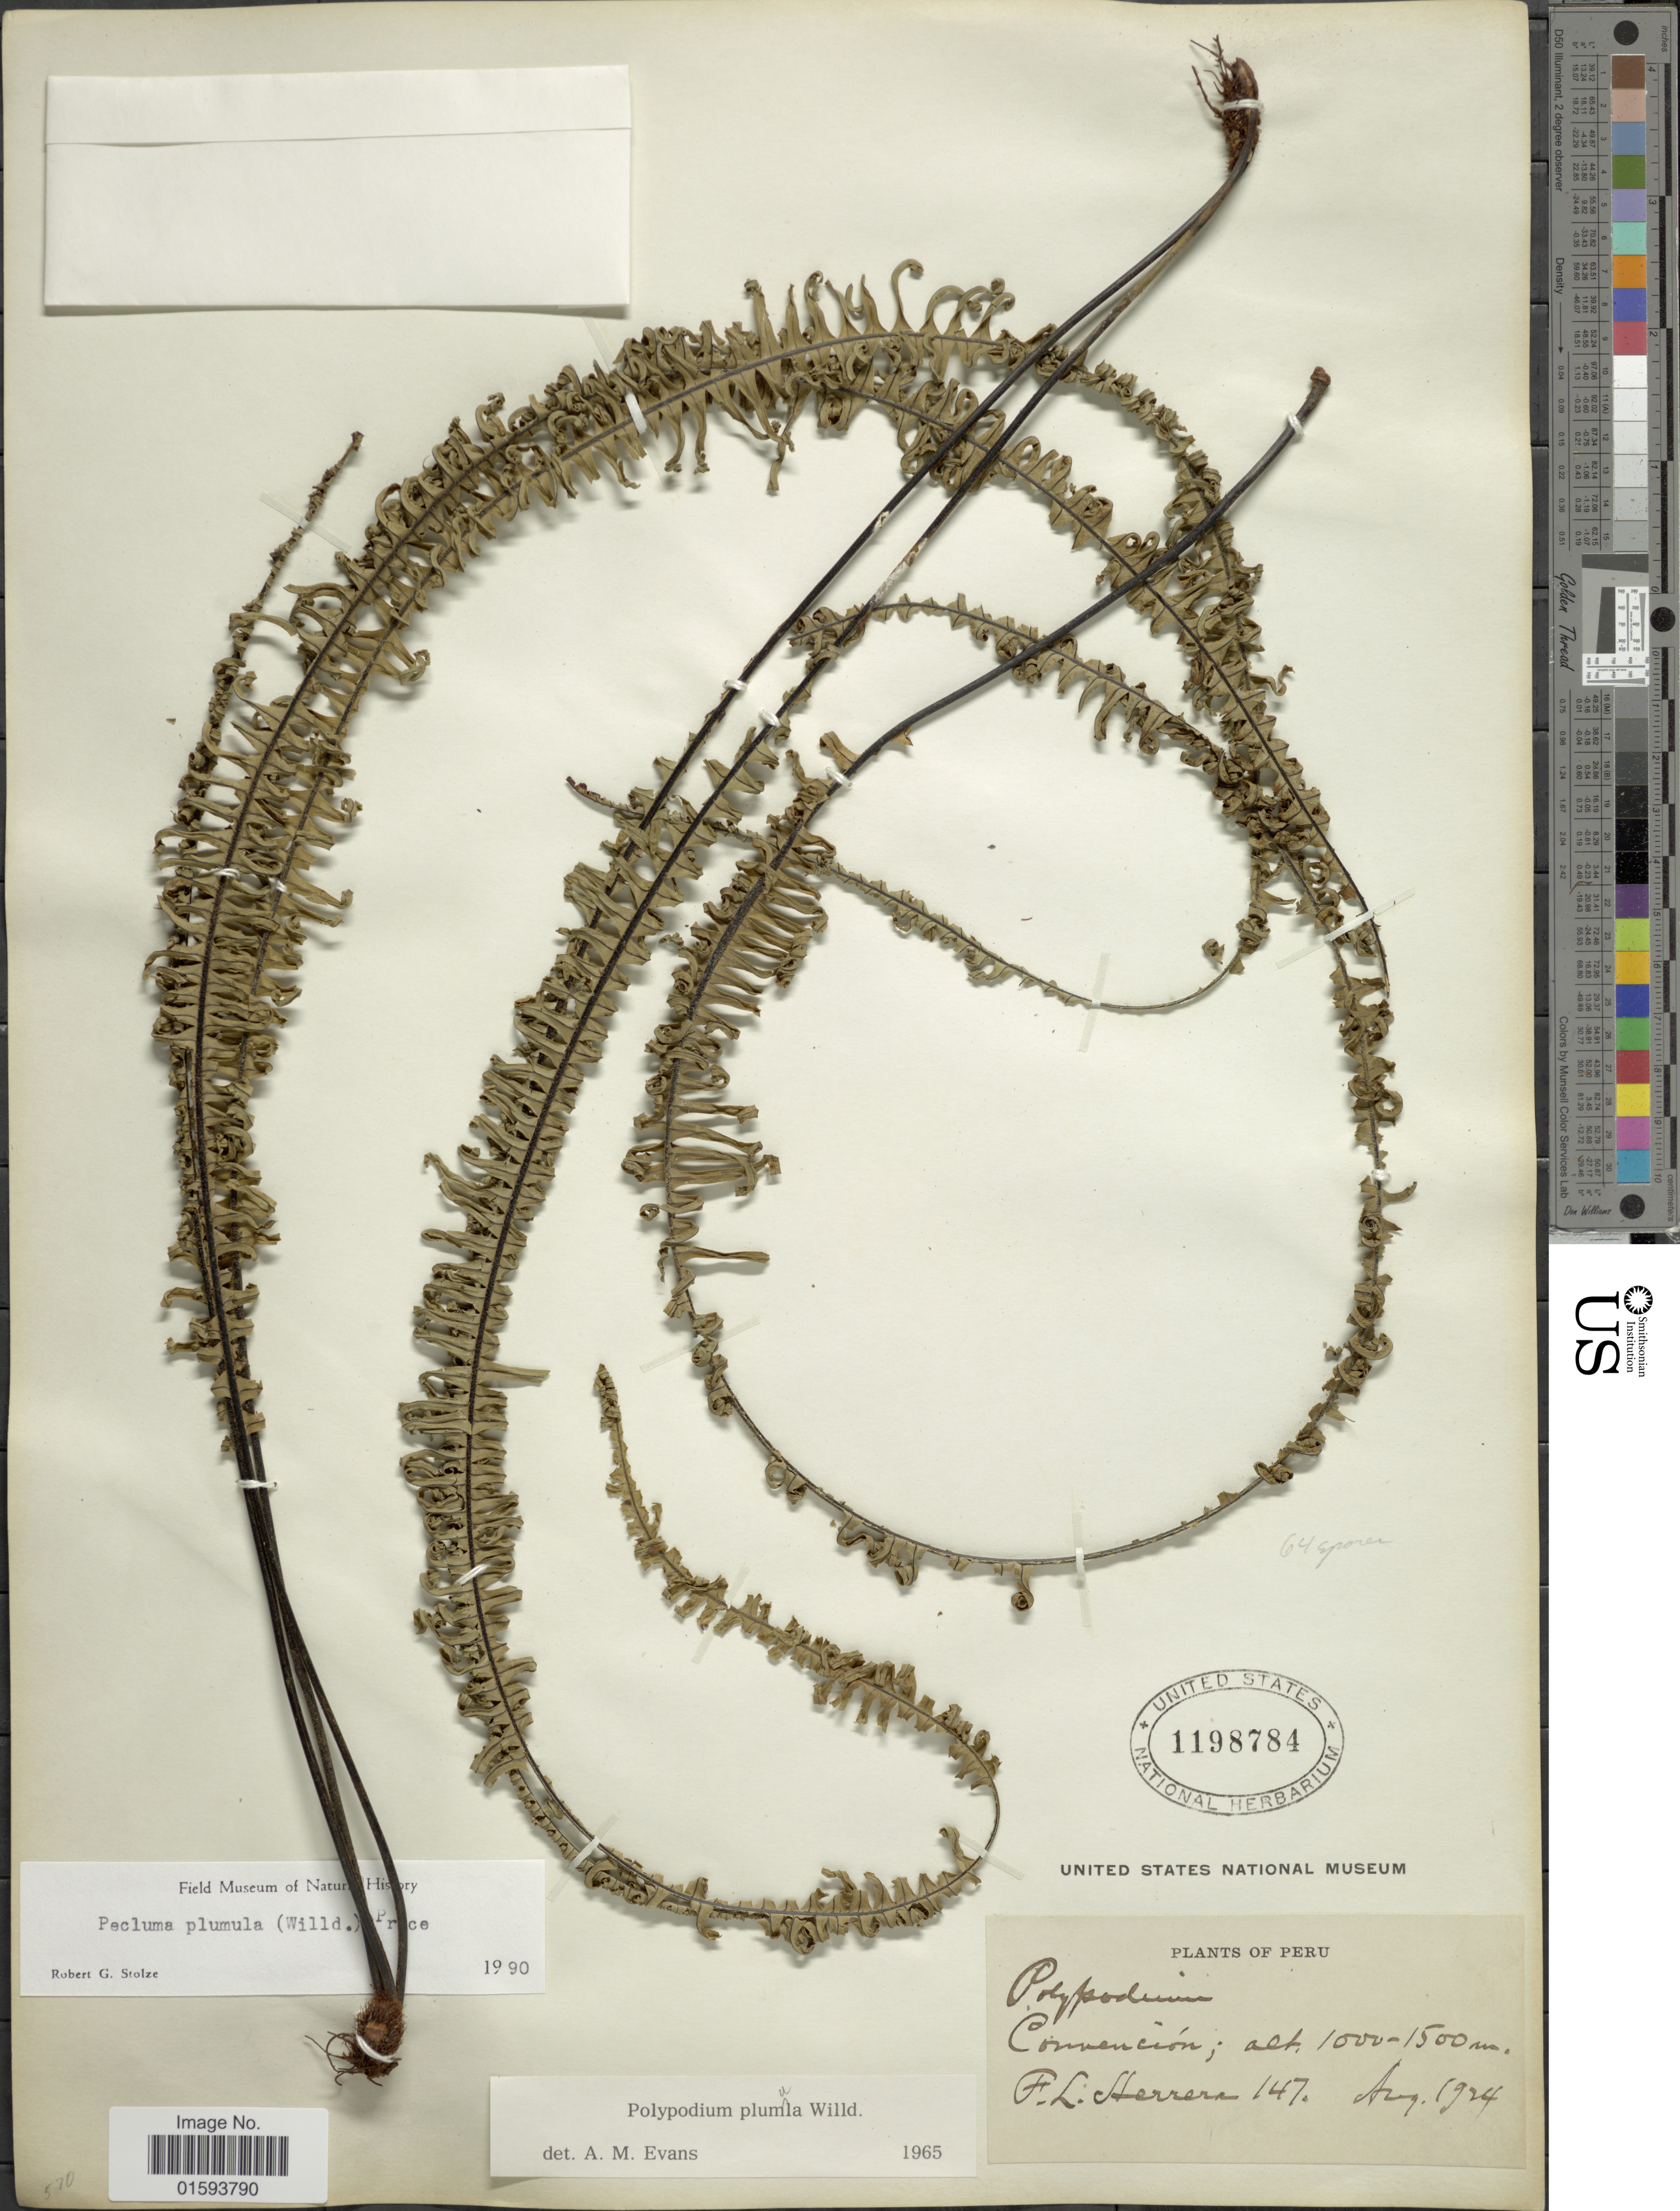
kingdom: Plantae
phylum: Tracheophyta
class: Polypodiopsida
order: Polypodiales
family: Polypodiaceae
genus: Pecluma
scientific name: Pecluma plumula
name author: (Humb. & Bonpl. ex Willd.) M.G. Price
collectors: F. L. Herrera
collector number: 147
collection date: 1924-08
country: Peru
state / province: Cusco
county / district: La Convención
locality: Convención.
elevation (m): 1000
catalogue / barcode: US 1198784